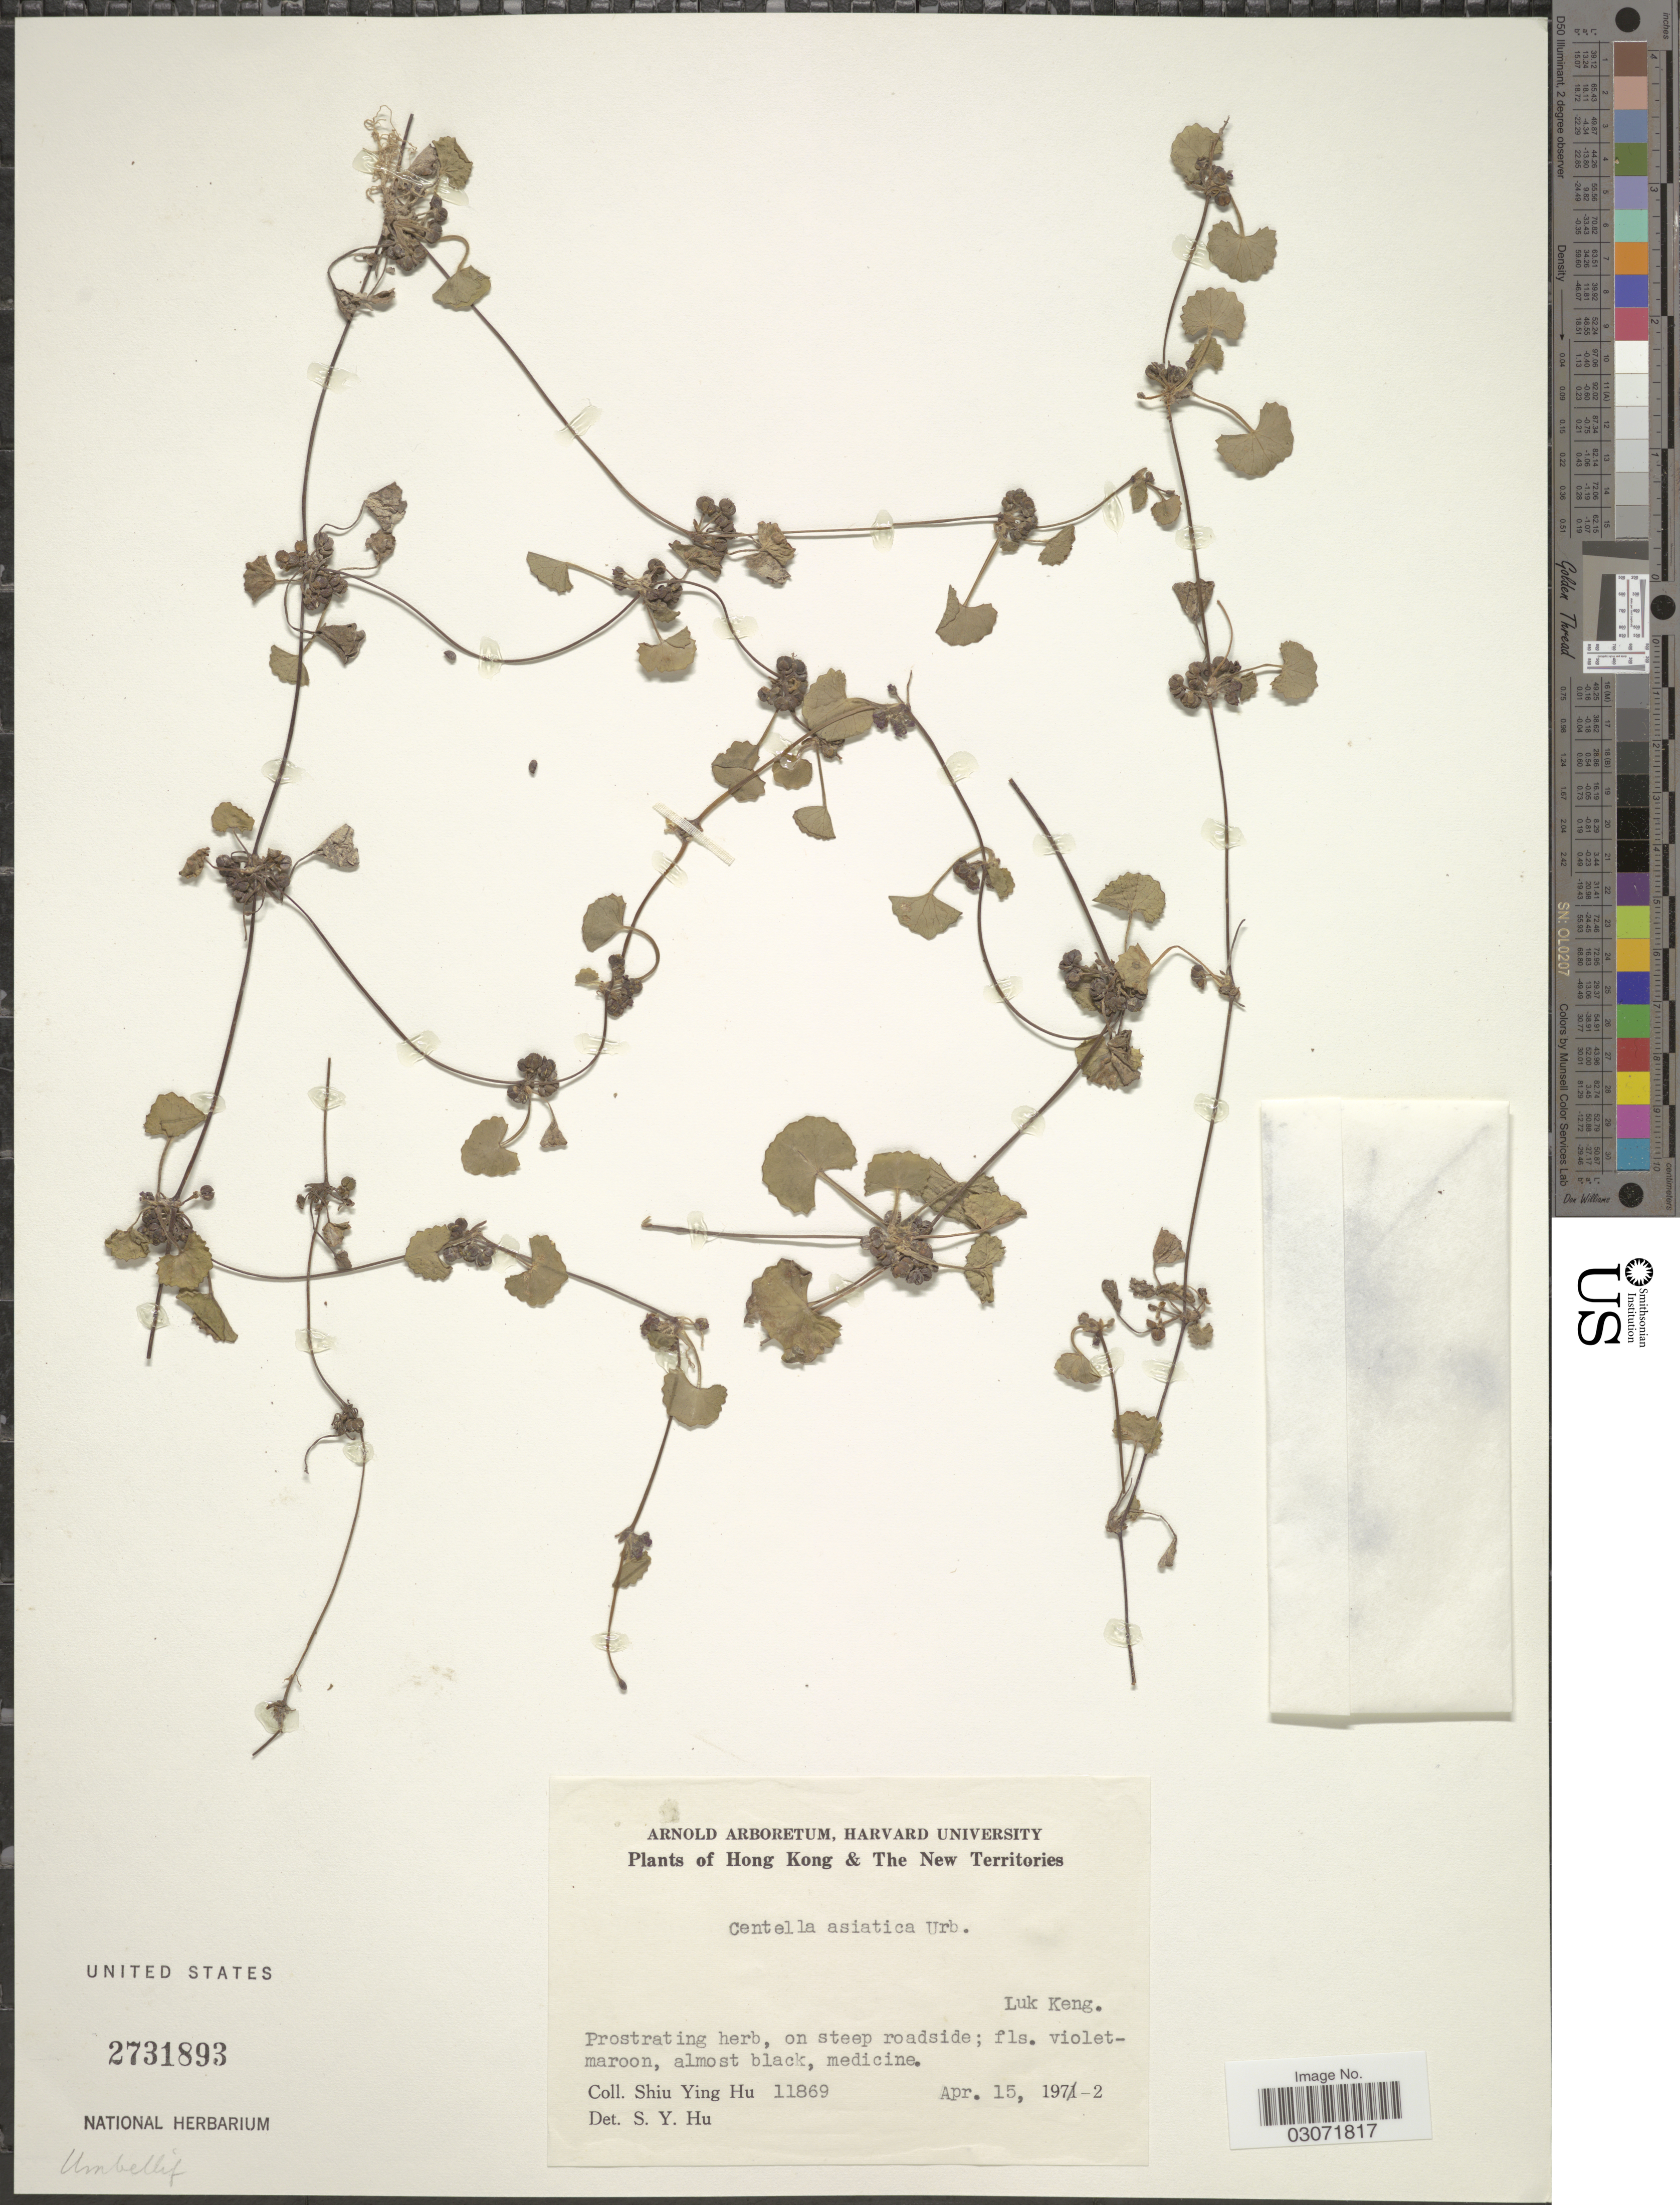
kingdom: Plantae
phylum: Tracheophyta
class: Magnoliopsida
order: Apiales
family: Apiaceae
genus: Centella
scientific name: Centella asiatica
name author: (L.) Urb.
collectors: S. Y. Hu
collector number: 11869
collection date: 1972-04-15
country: China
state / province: Hong Kong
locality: Hong Kong & The New Territories. Luk Keng.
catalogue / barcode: US 2731893